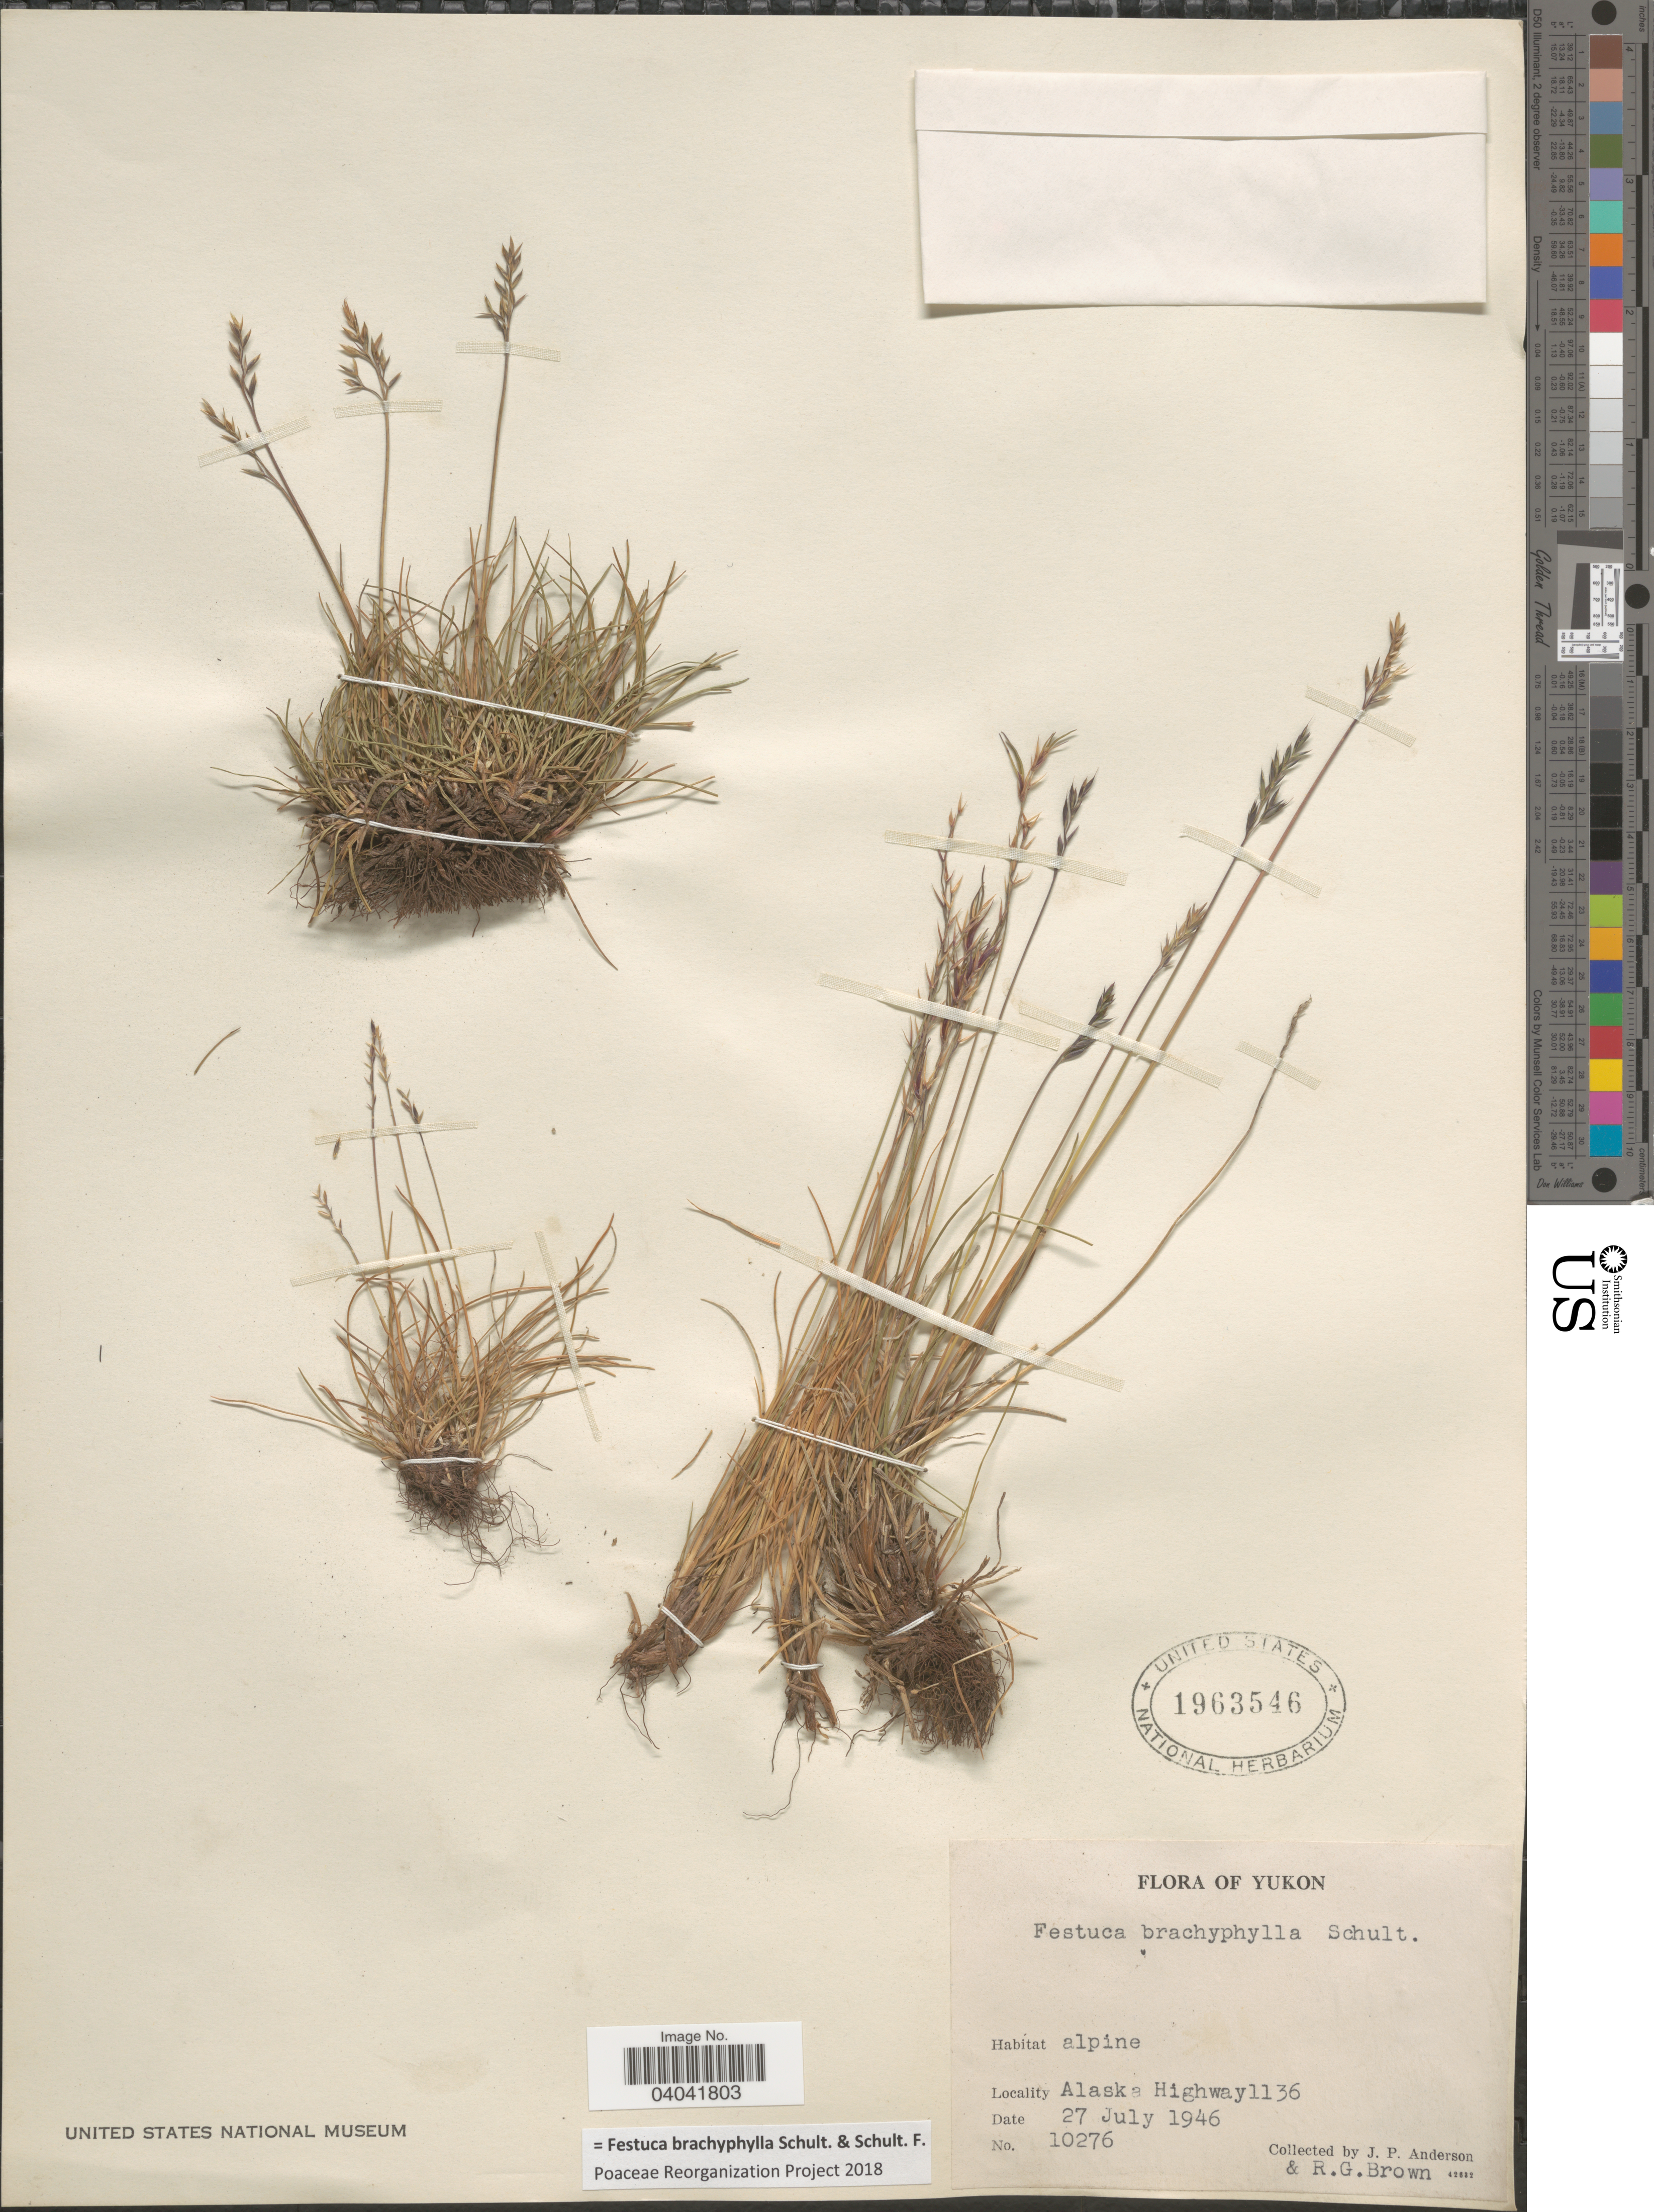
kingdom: Plantae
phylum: Tracheophyta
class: Liliopsida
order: Poales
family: Poaceae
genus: Festuca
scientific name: Festuca brachyphylla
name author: Schult. & Schult. f.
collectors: J. P. Anderson & R. G. Brown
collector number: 10276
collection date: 1946-07-27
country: Canada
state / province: Yukon Territory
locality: Yukon. Alaska Highway 1136.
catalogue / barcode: US 1963546